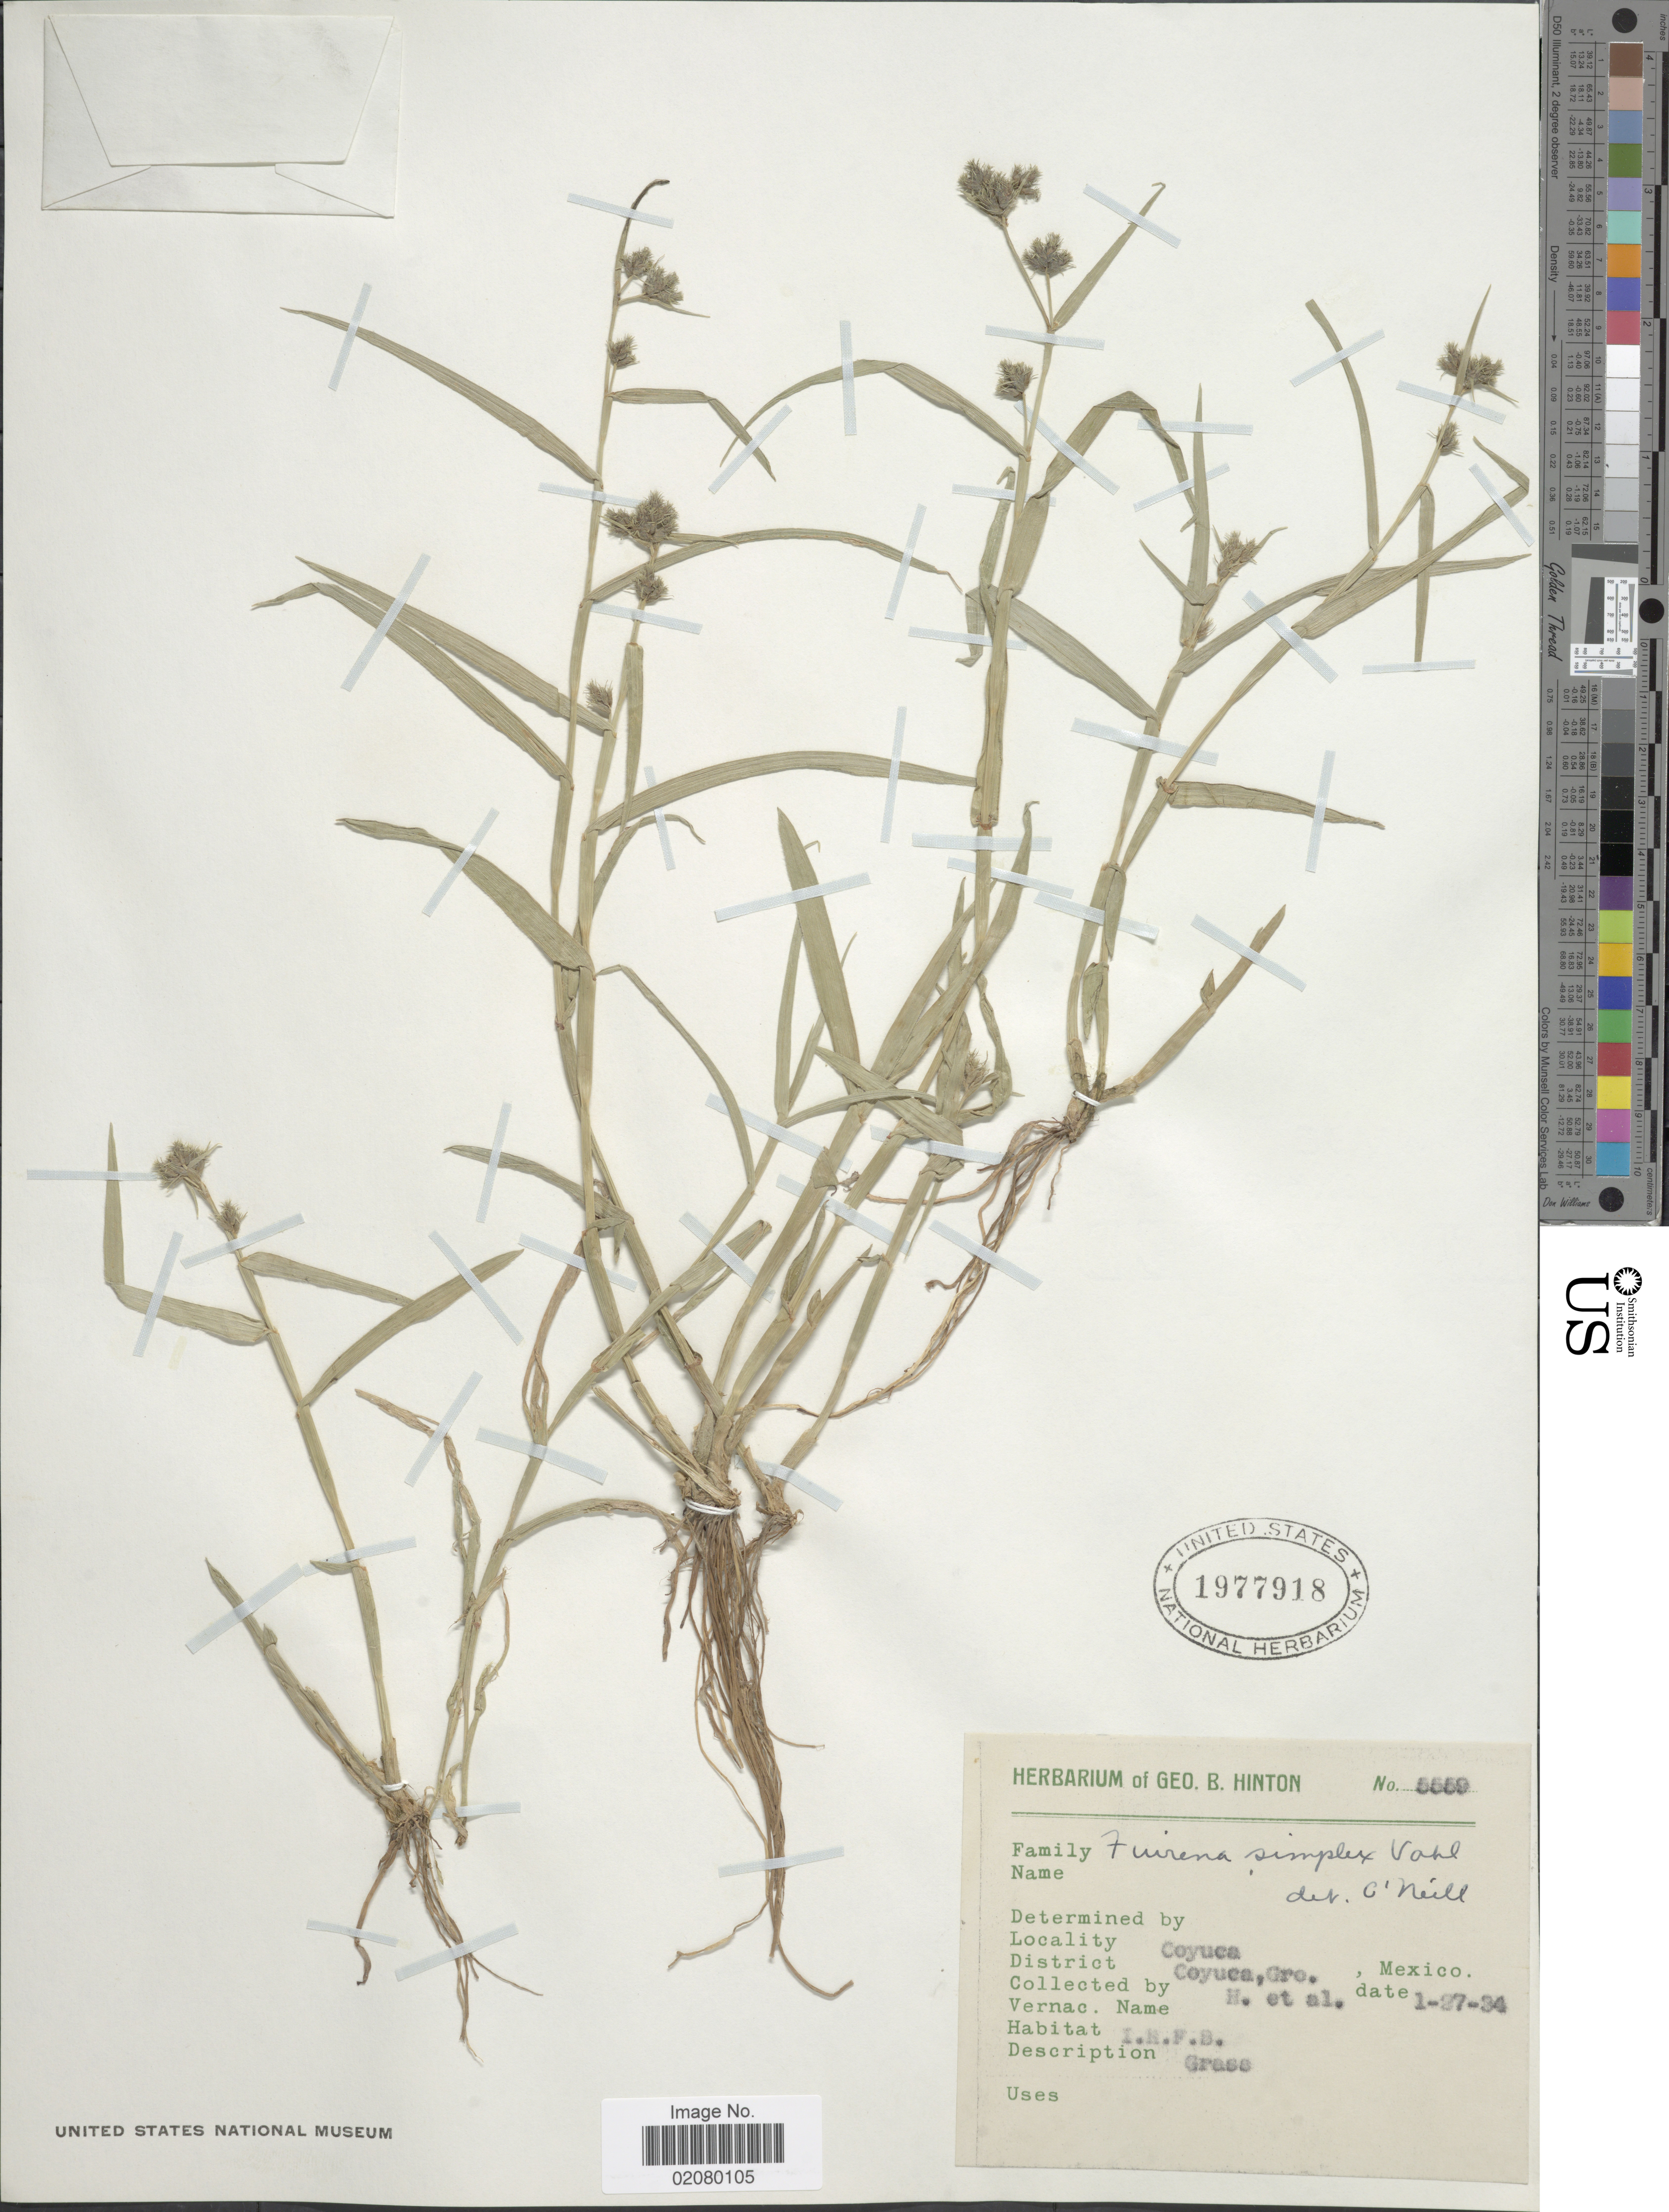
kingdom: Plantae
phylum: Tracheophyta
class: Liliopsida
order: Poales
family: Cyperaceae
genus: Fuirena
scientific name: Fuirena simplex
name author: Vahl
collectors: G. B. Hinton & et al.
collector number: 5559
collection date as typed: Transcribed d/m/y: 27/1/34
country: Mexico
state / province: Guerrero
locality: Coyuca, District Coyuca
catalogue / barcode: US 1977918